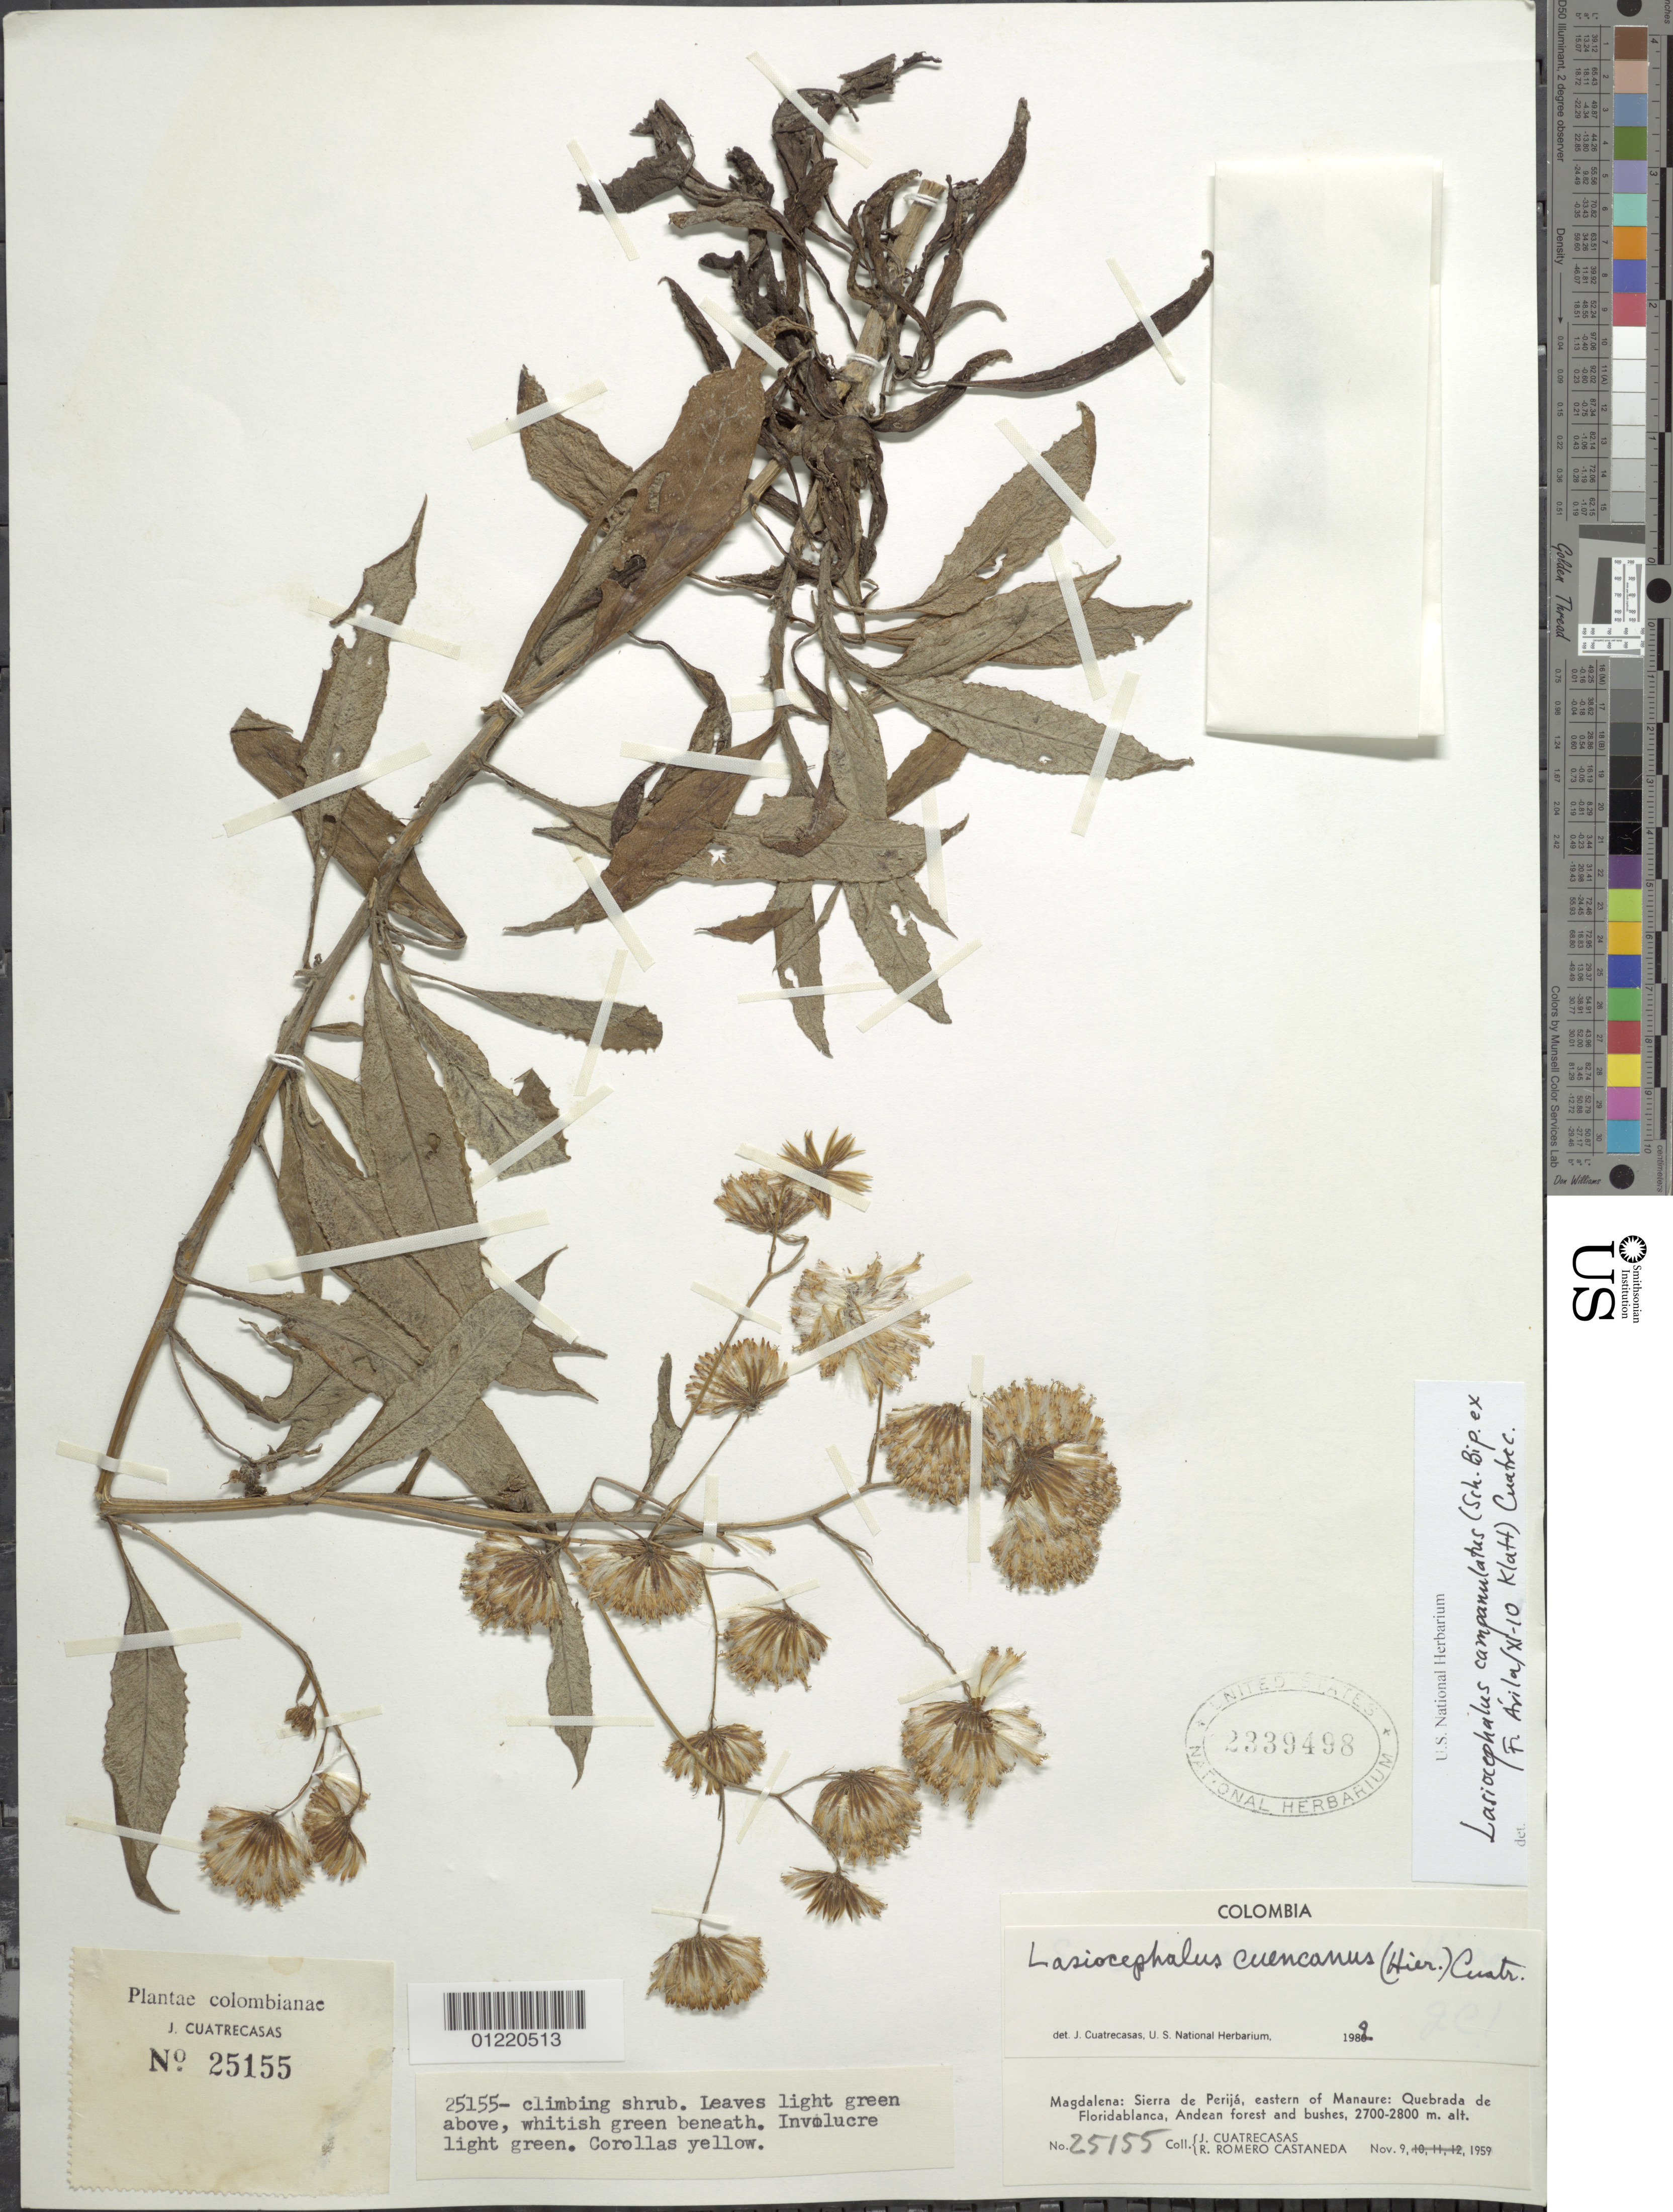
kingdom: Plantae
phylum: Tracheophyta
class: Magnoliopsida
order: Asterales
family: Asteraceae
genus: Senecio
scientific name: Senecio cuencanus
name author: Hieron.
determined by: Salomon, Luciana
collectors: J. Cuatrecasas & R. Romero Castañeda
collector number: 25155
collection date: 1959-11-09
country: Colombia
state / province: Magdalena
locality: Sierra de Perijá, eastern of Manaure: Quebrada de Floridablanca, Andean forest adnd bushes.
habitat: Andean forest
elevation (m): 2700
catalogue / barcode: US 2339498